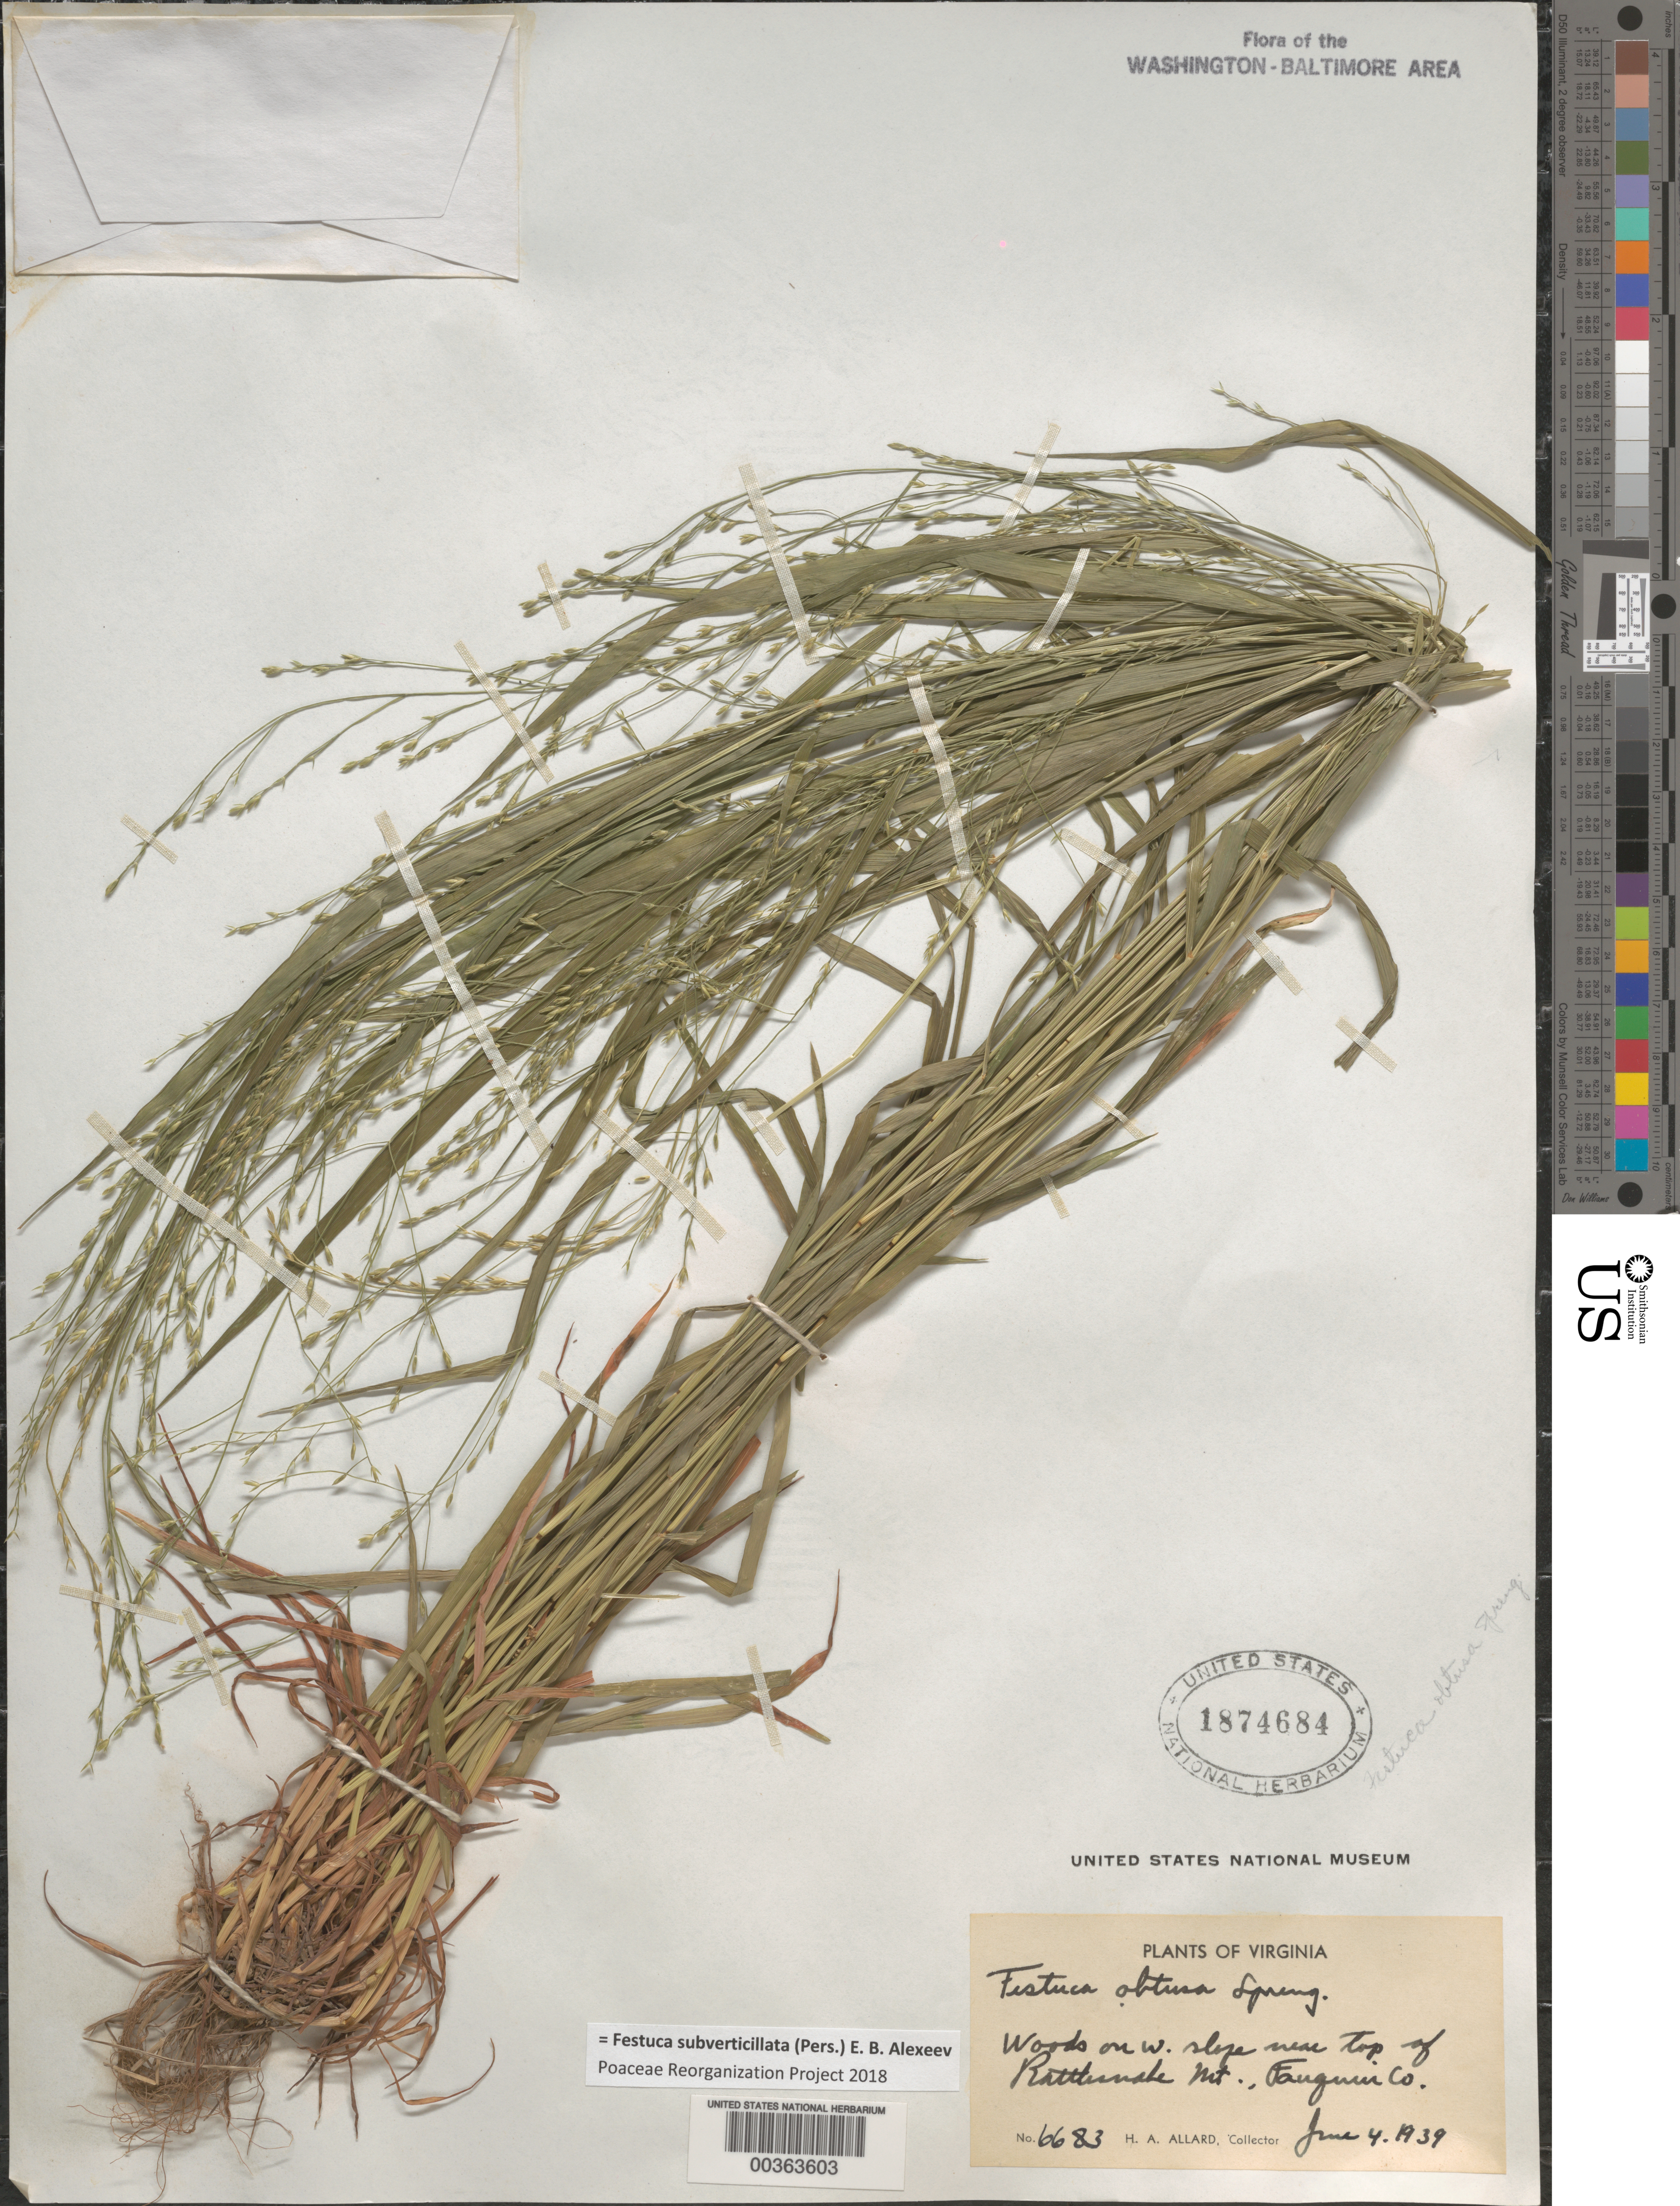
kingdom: Plantae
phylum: Tracheophyta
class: Liliopsida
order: Poales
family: Poaceae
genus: Festuca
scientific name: Festuca subverticillata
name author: (Pers.) E.B. Alexeev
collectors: H. A. Allard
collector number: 6683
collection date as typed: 04 Jun 1939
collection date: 1939-06-04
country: United States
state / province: Virginia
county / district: Fauquier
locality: Rattlesnake Mt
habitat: Woods on slope near top of mt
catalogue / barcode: US 1874684